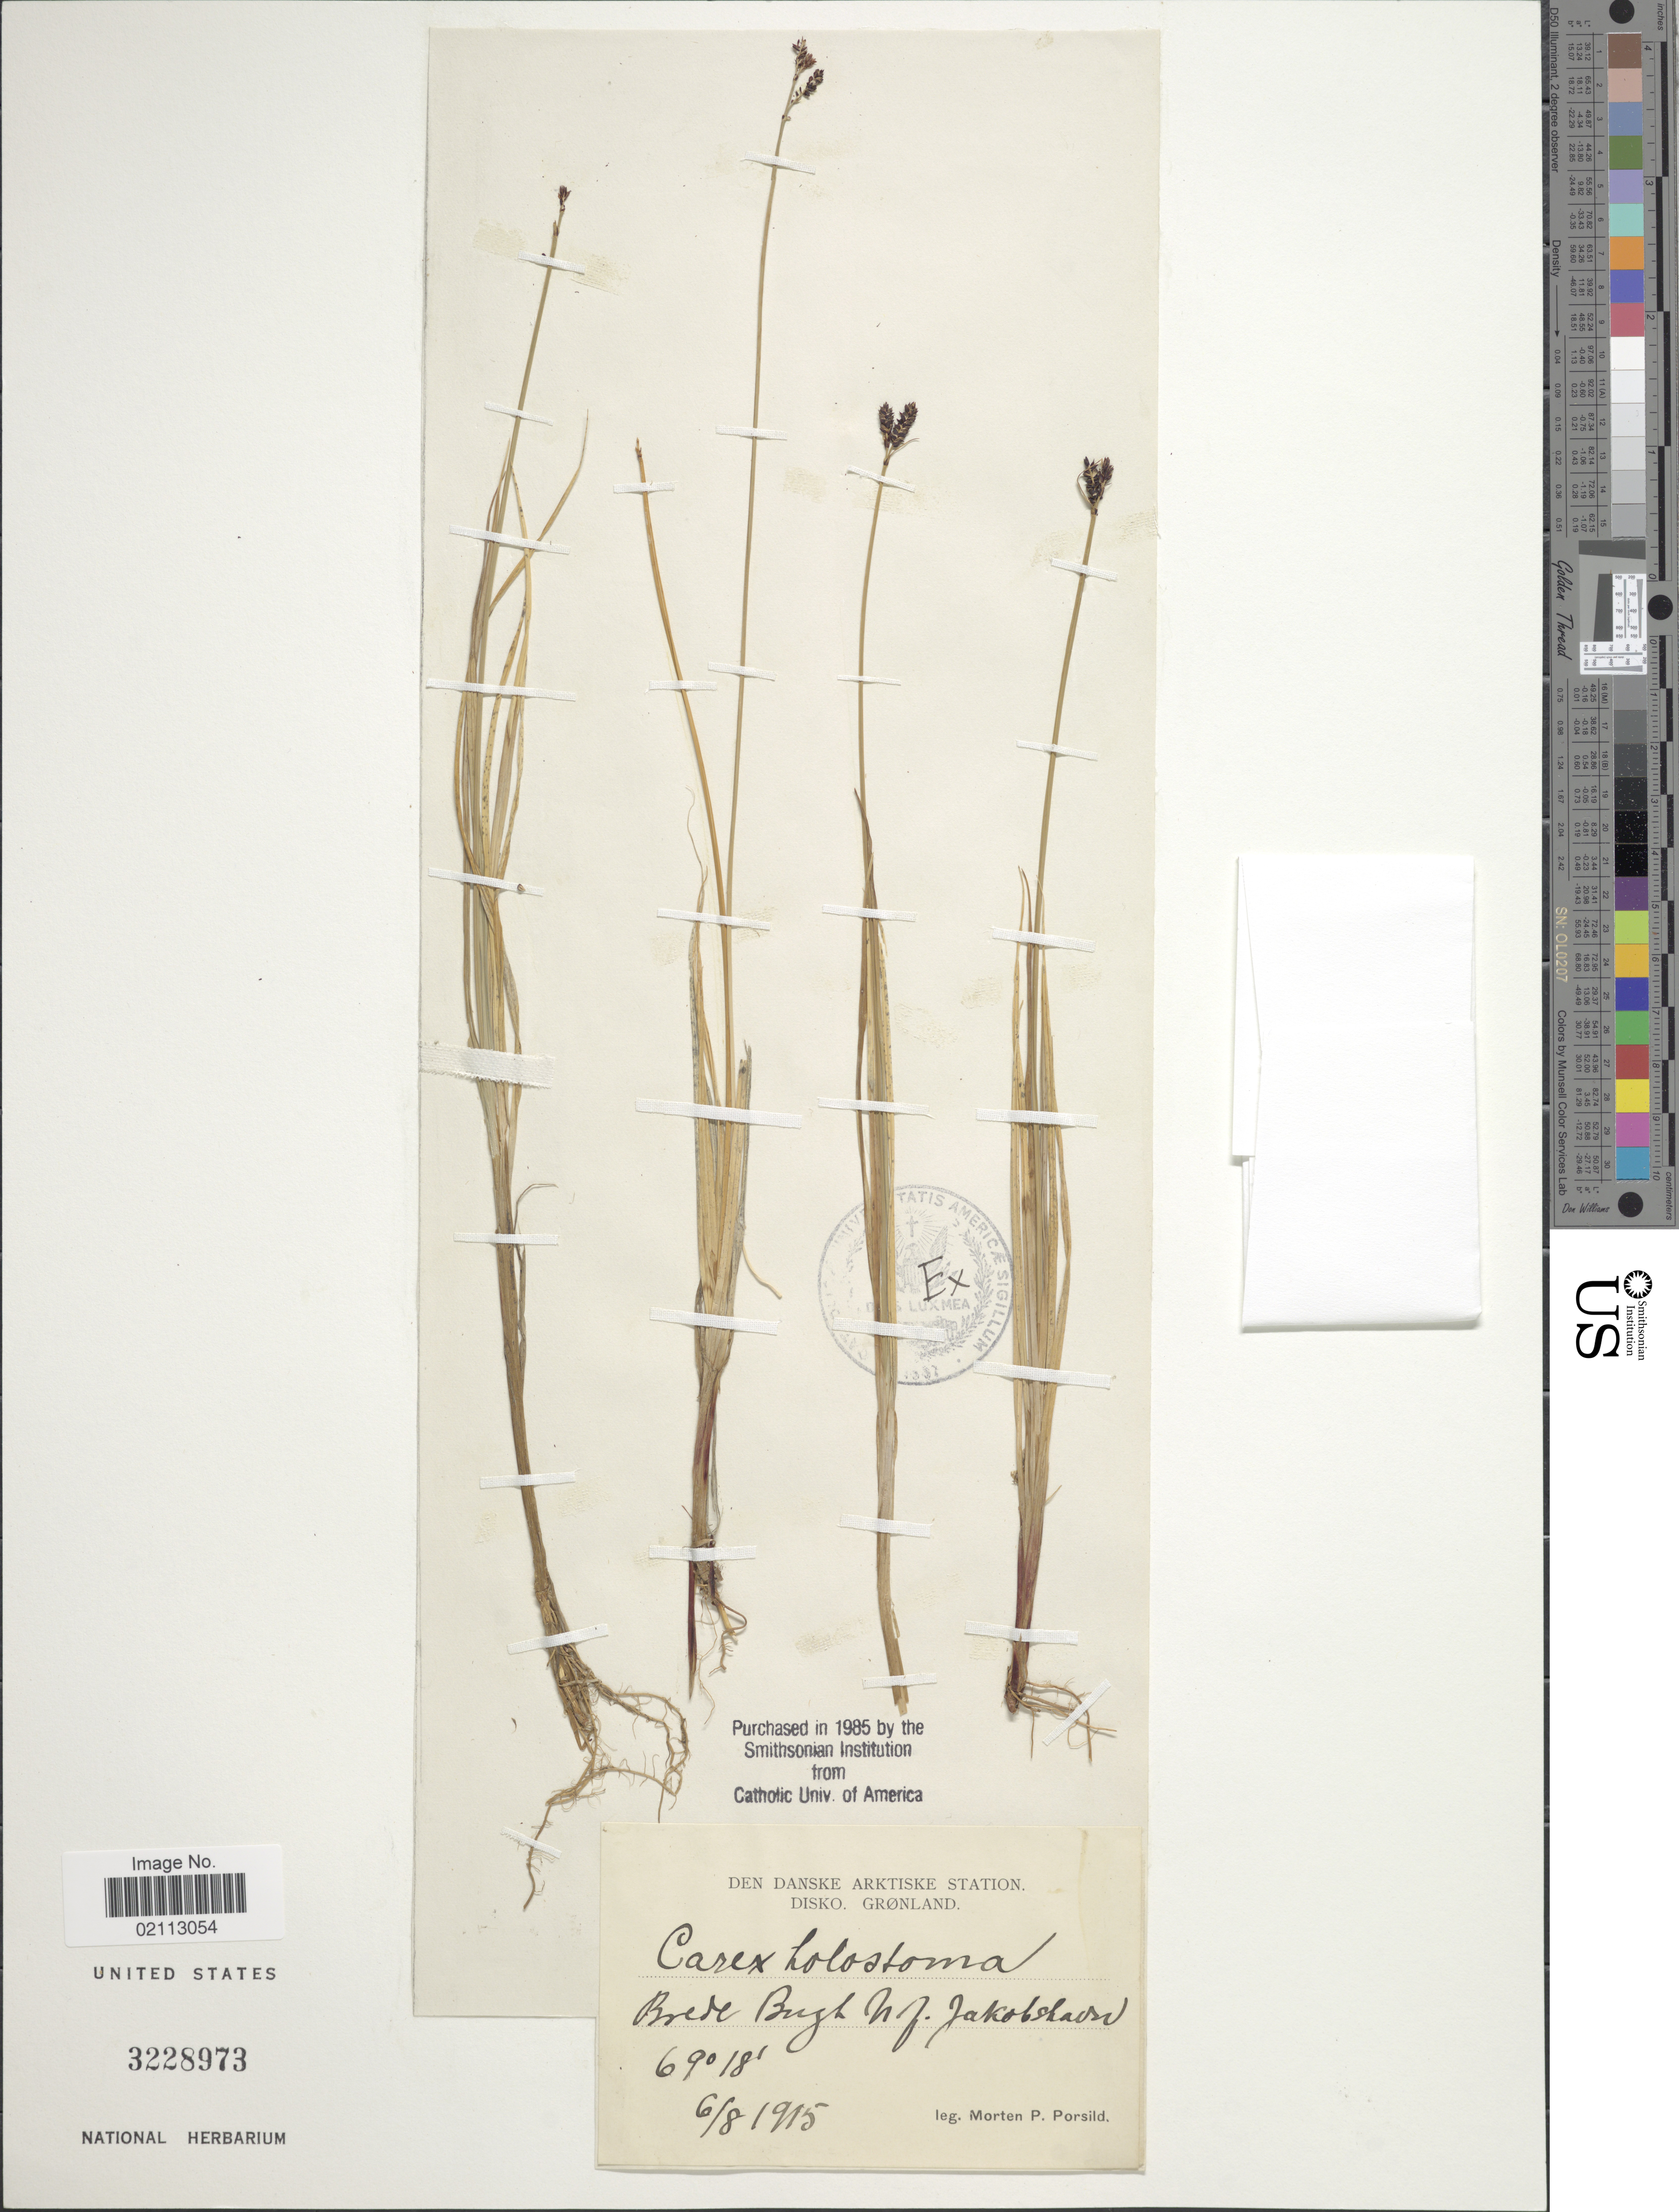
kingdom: Plantae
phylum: Tracheophyta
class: Liliopsida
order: Poales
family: Cyperaceae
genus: Carex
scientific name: Carex holostoma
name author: Drejer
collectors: M. P. Porsild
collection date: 1915-08-06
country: Greenland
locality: Den Danske Arktiske Station. Disko, Gronland. Brede Bugt N.J. Jakobshavn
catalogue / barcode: US 3228973